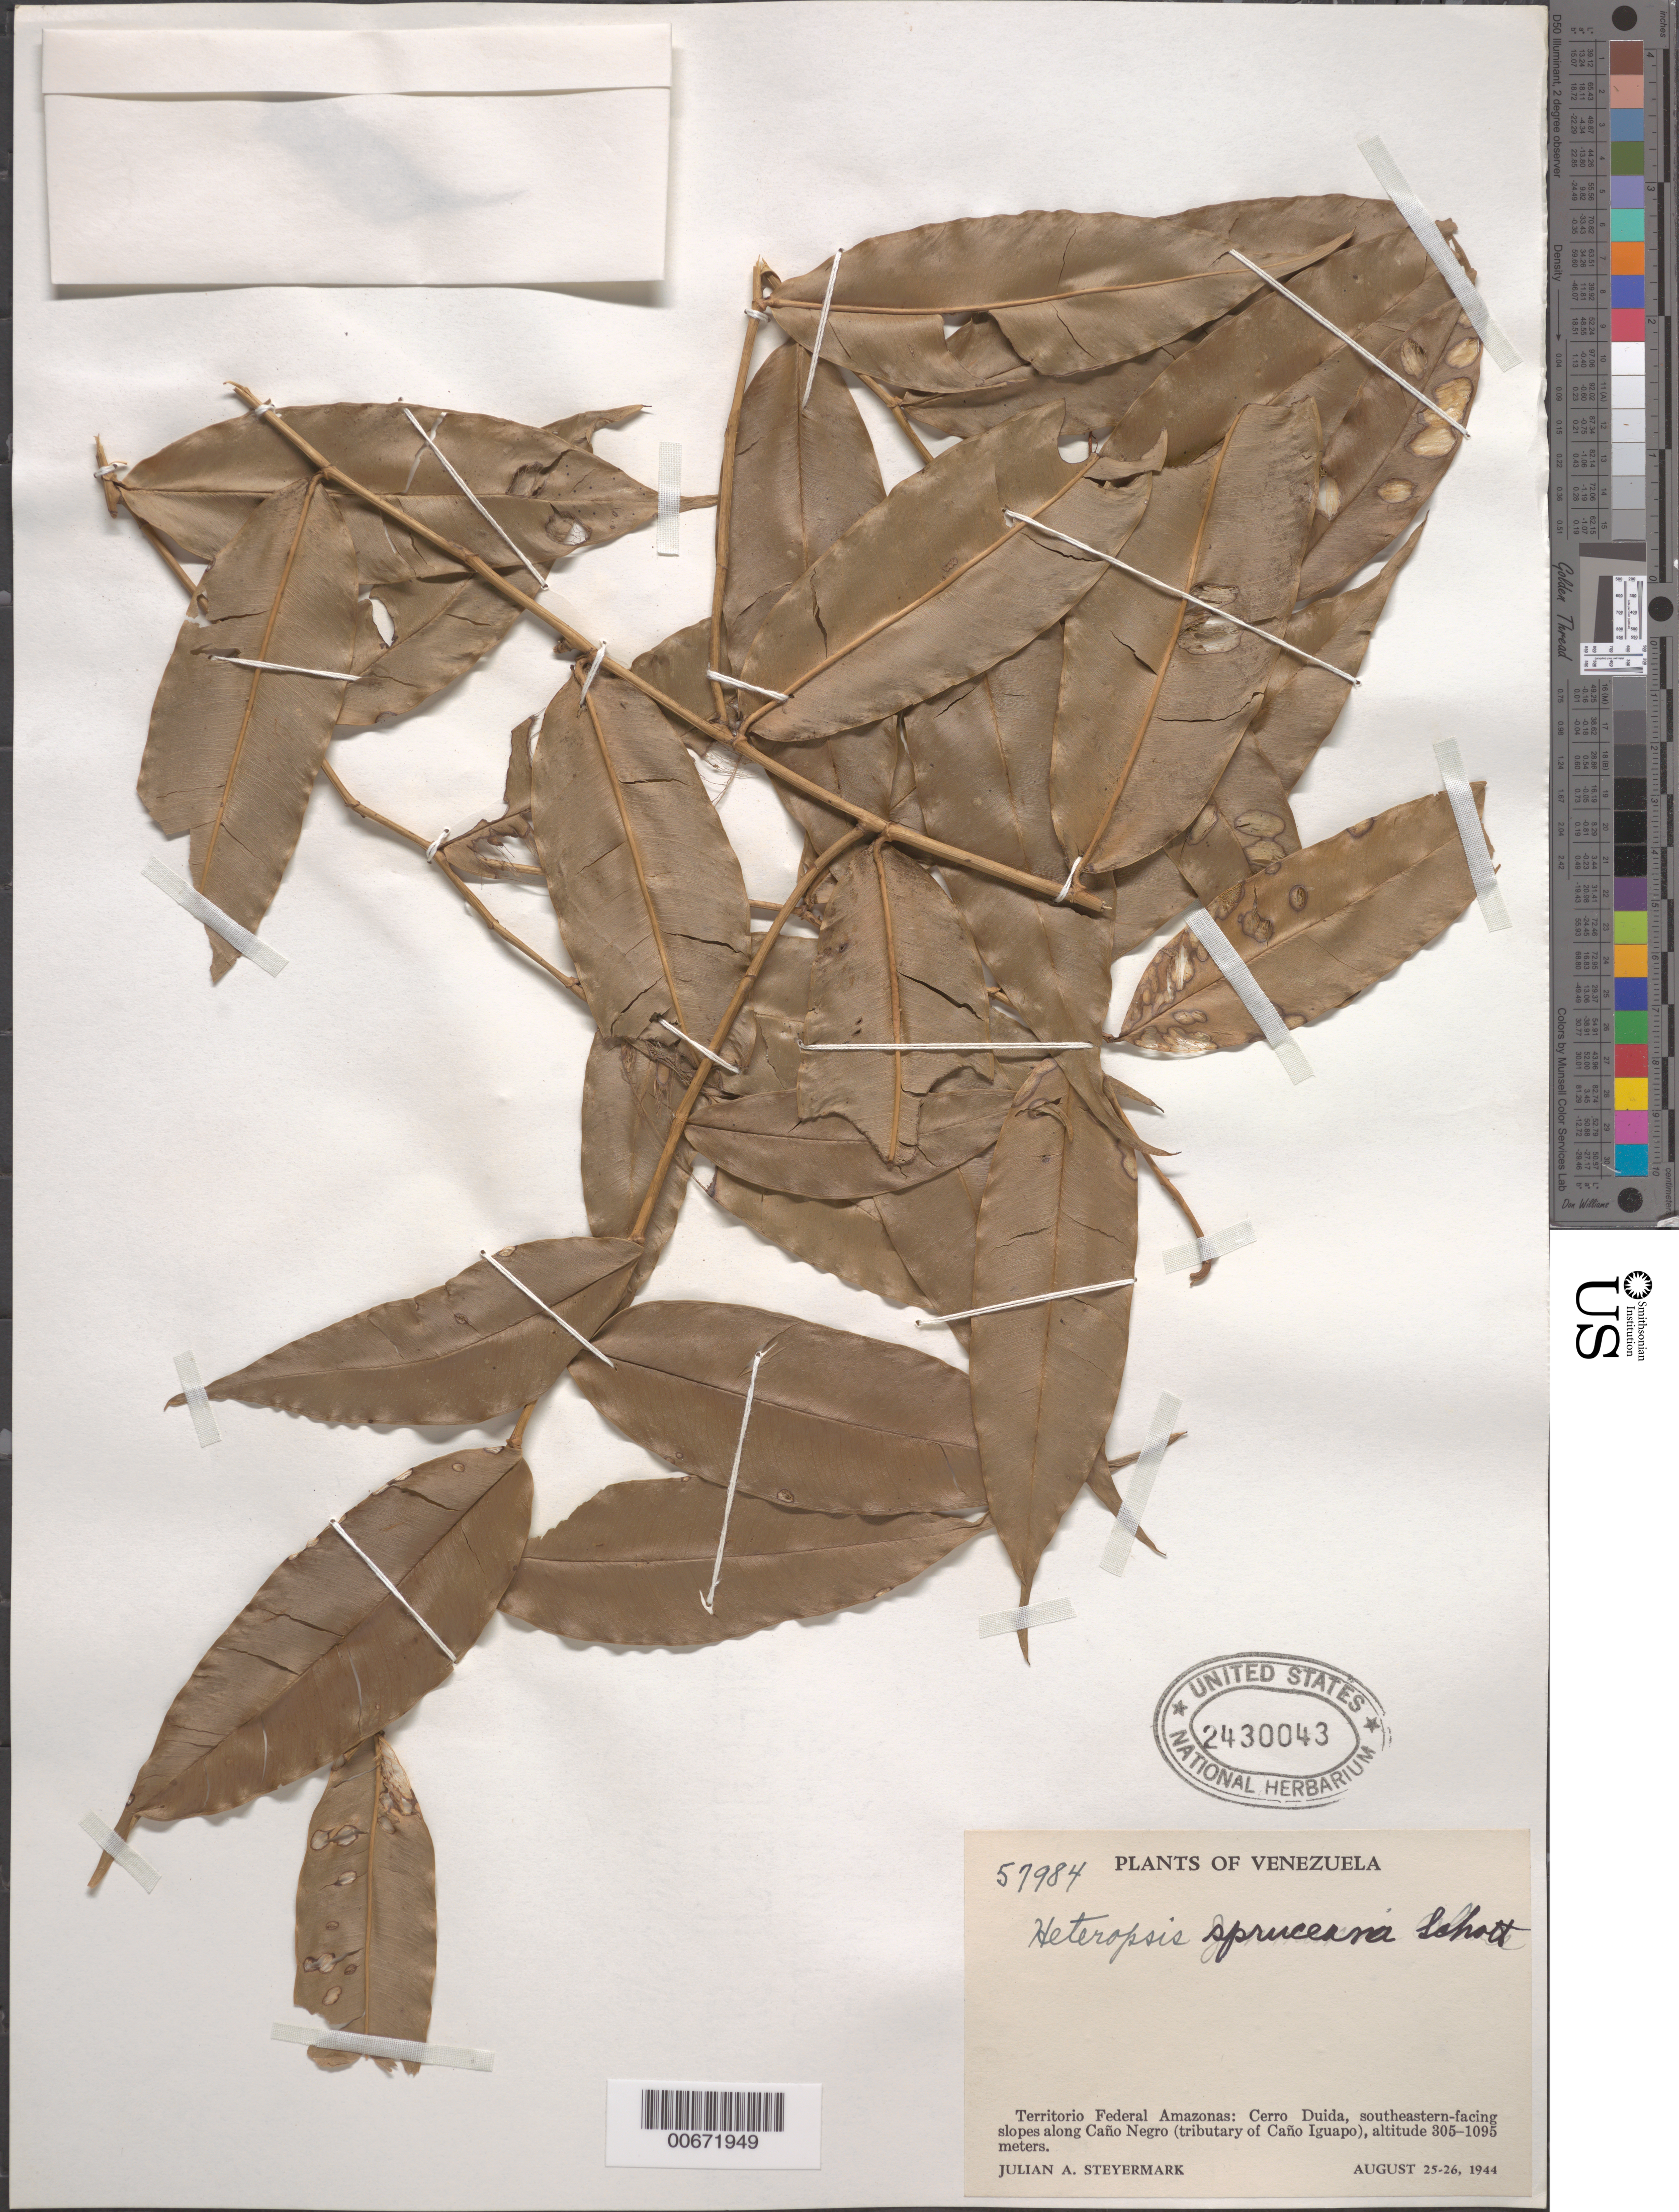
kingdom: Plantae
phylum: Tracheophyta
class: Liliopsida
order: Alismatales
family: Araceae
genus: Heteropsis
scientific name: Heteropsis spruceana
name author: Schott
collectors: J. Steyermark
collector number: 57984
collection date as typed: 25-Aug-44 to 26-Aug-44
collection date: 1944-08-25/1944-08-26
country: Venezuela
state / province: Amazonas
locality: Cerro Duida, southeastern-facing slopes along Caño Negro (tributary of Caño Iguapo)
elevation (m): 305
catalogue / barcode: US 2430043